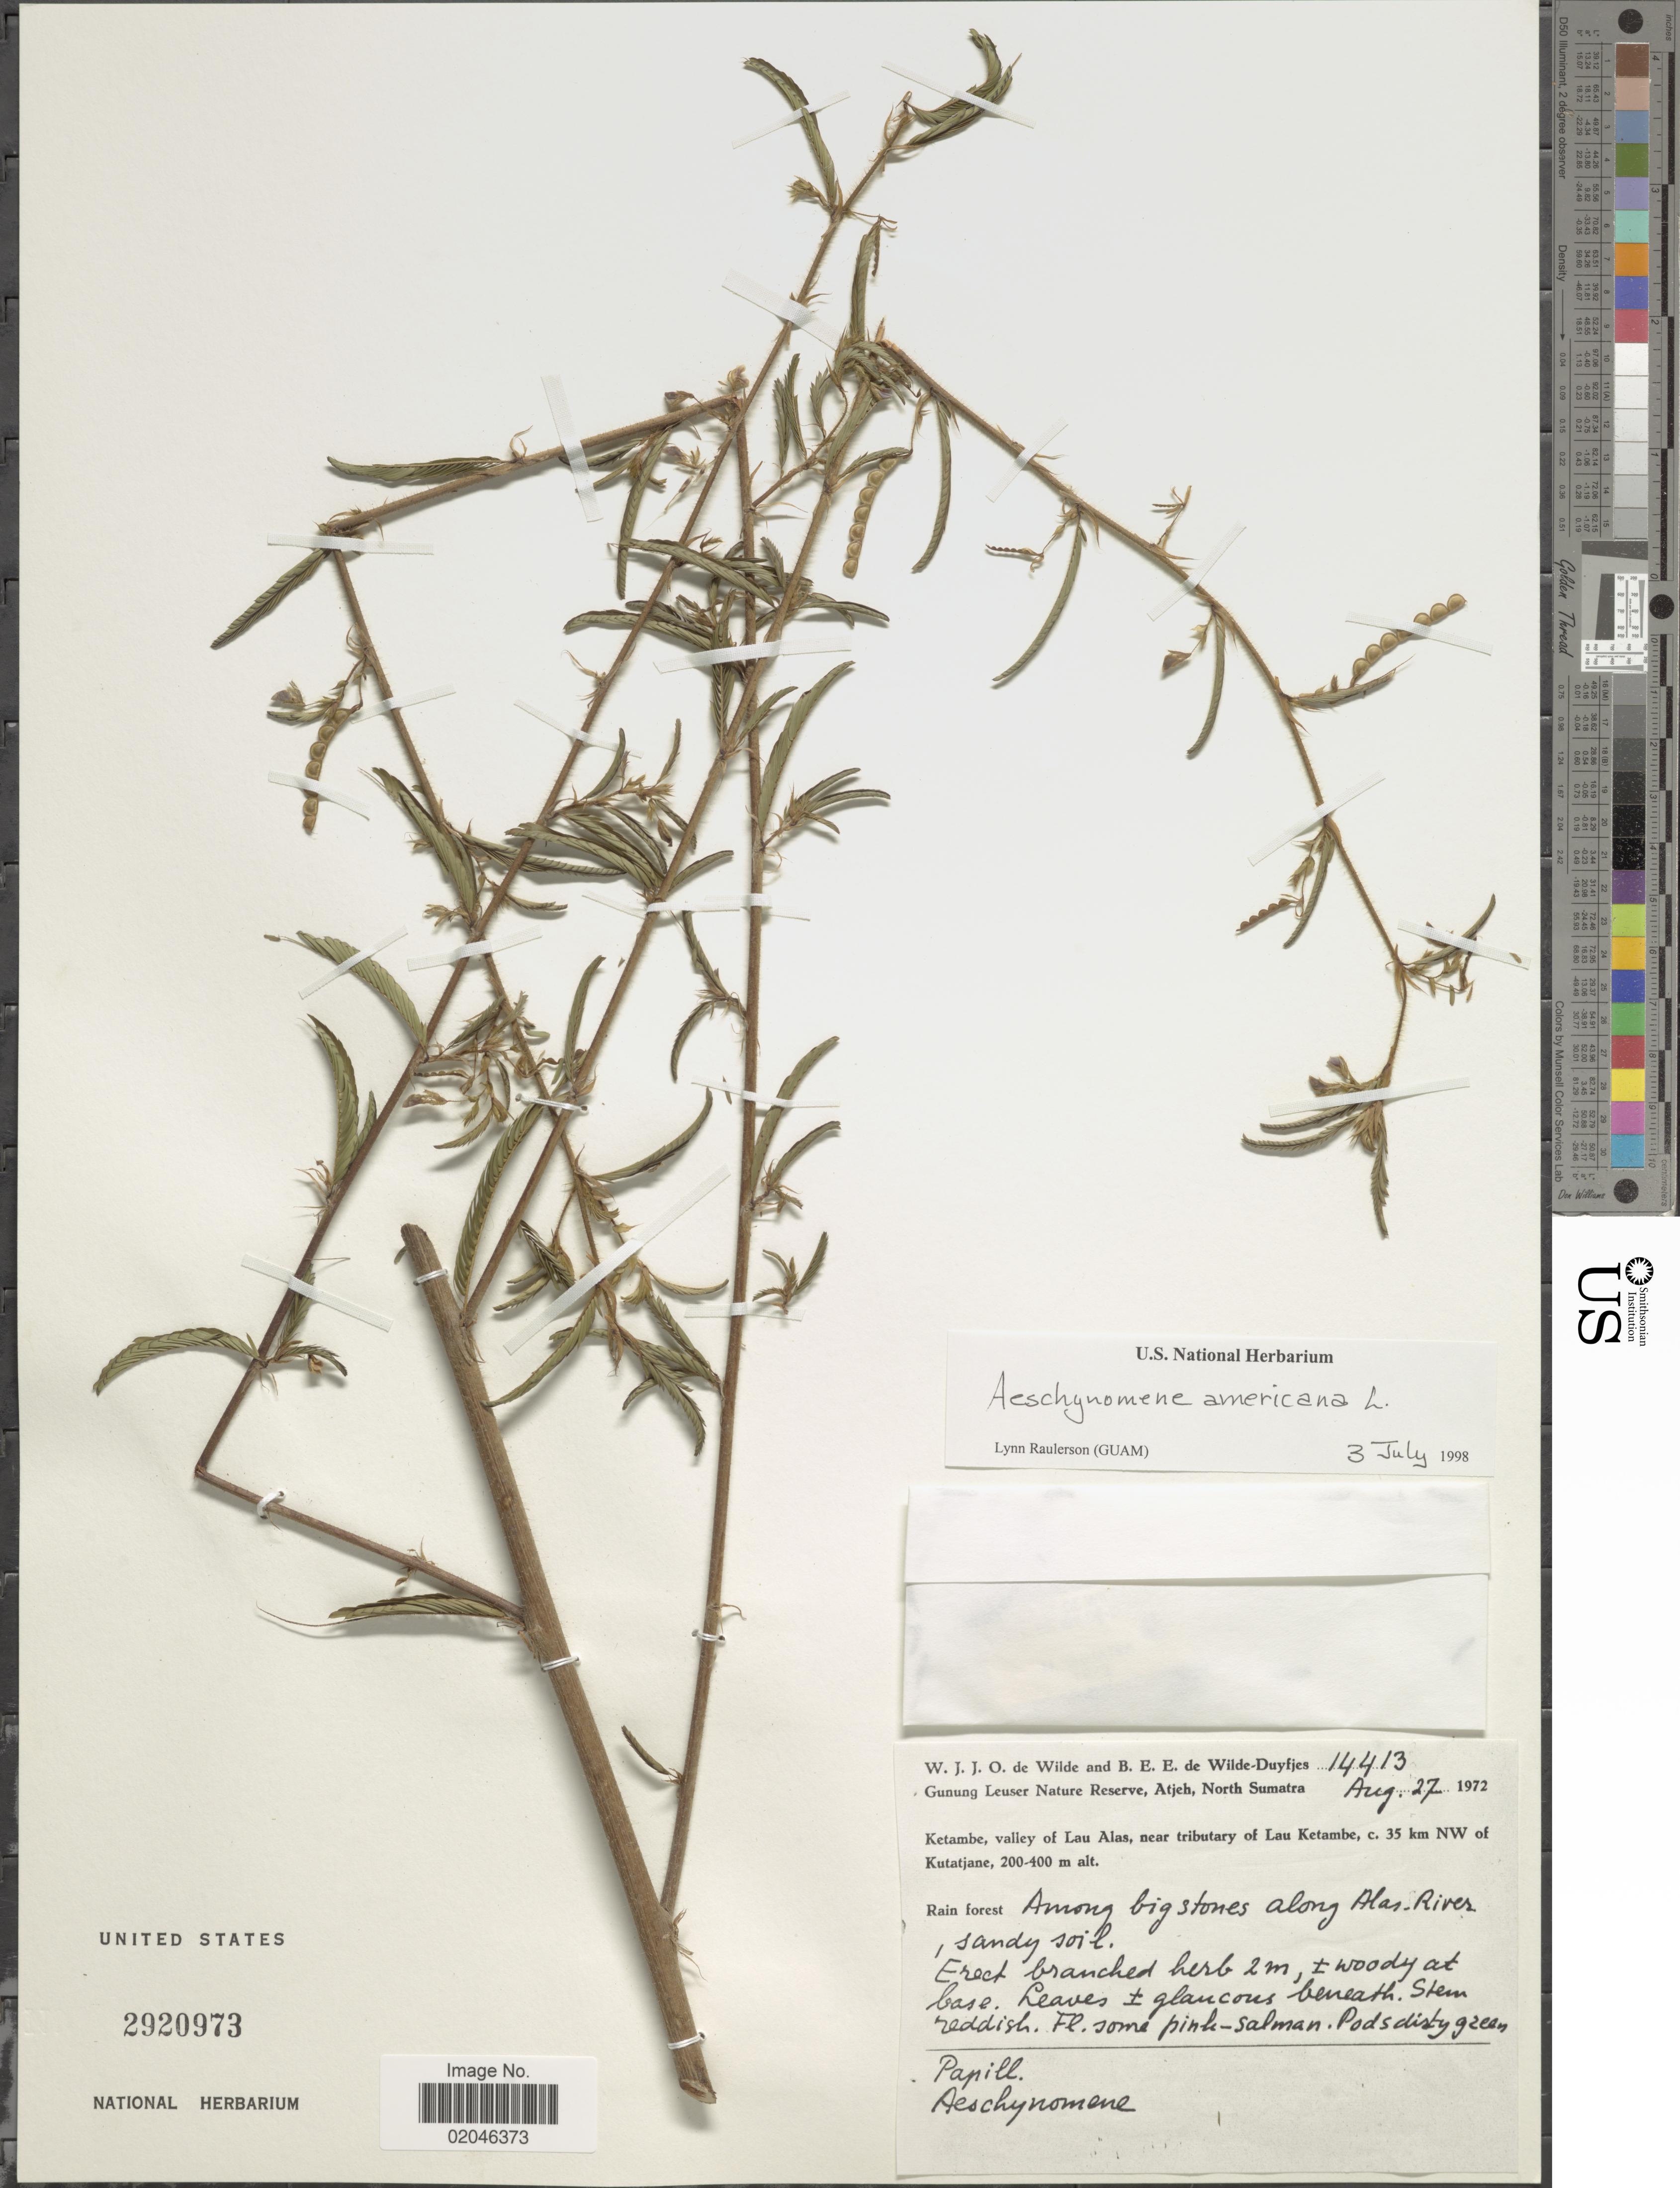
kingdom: Plantae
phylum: Tracheophyta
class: Magnoliopsida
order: Fabales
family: Fabaceae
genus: Aeschynomene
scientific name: Aeschynomene americana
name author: L.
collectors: W. J. de Wilde & B. E. de Wilde-Duyfjes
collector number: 14413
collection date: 1972-08-27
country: Indonesia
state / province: Sumatra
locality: Gunung Leuser Nature Reserve, Atjeh, North Sumatra. Ketambe, valley of Lau Alas, near tributary of Lau Ketambe, c. 35 km NW of Kutatjane. Rain forest. Among big stones along Alas-River, sandy soil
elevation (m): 200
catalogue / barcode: US 2920973